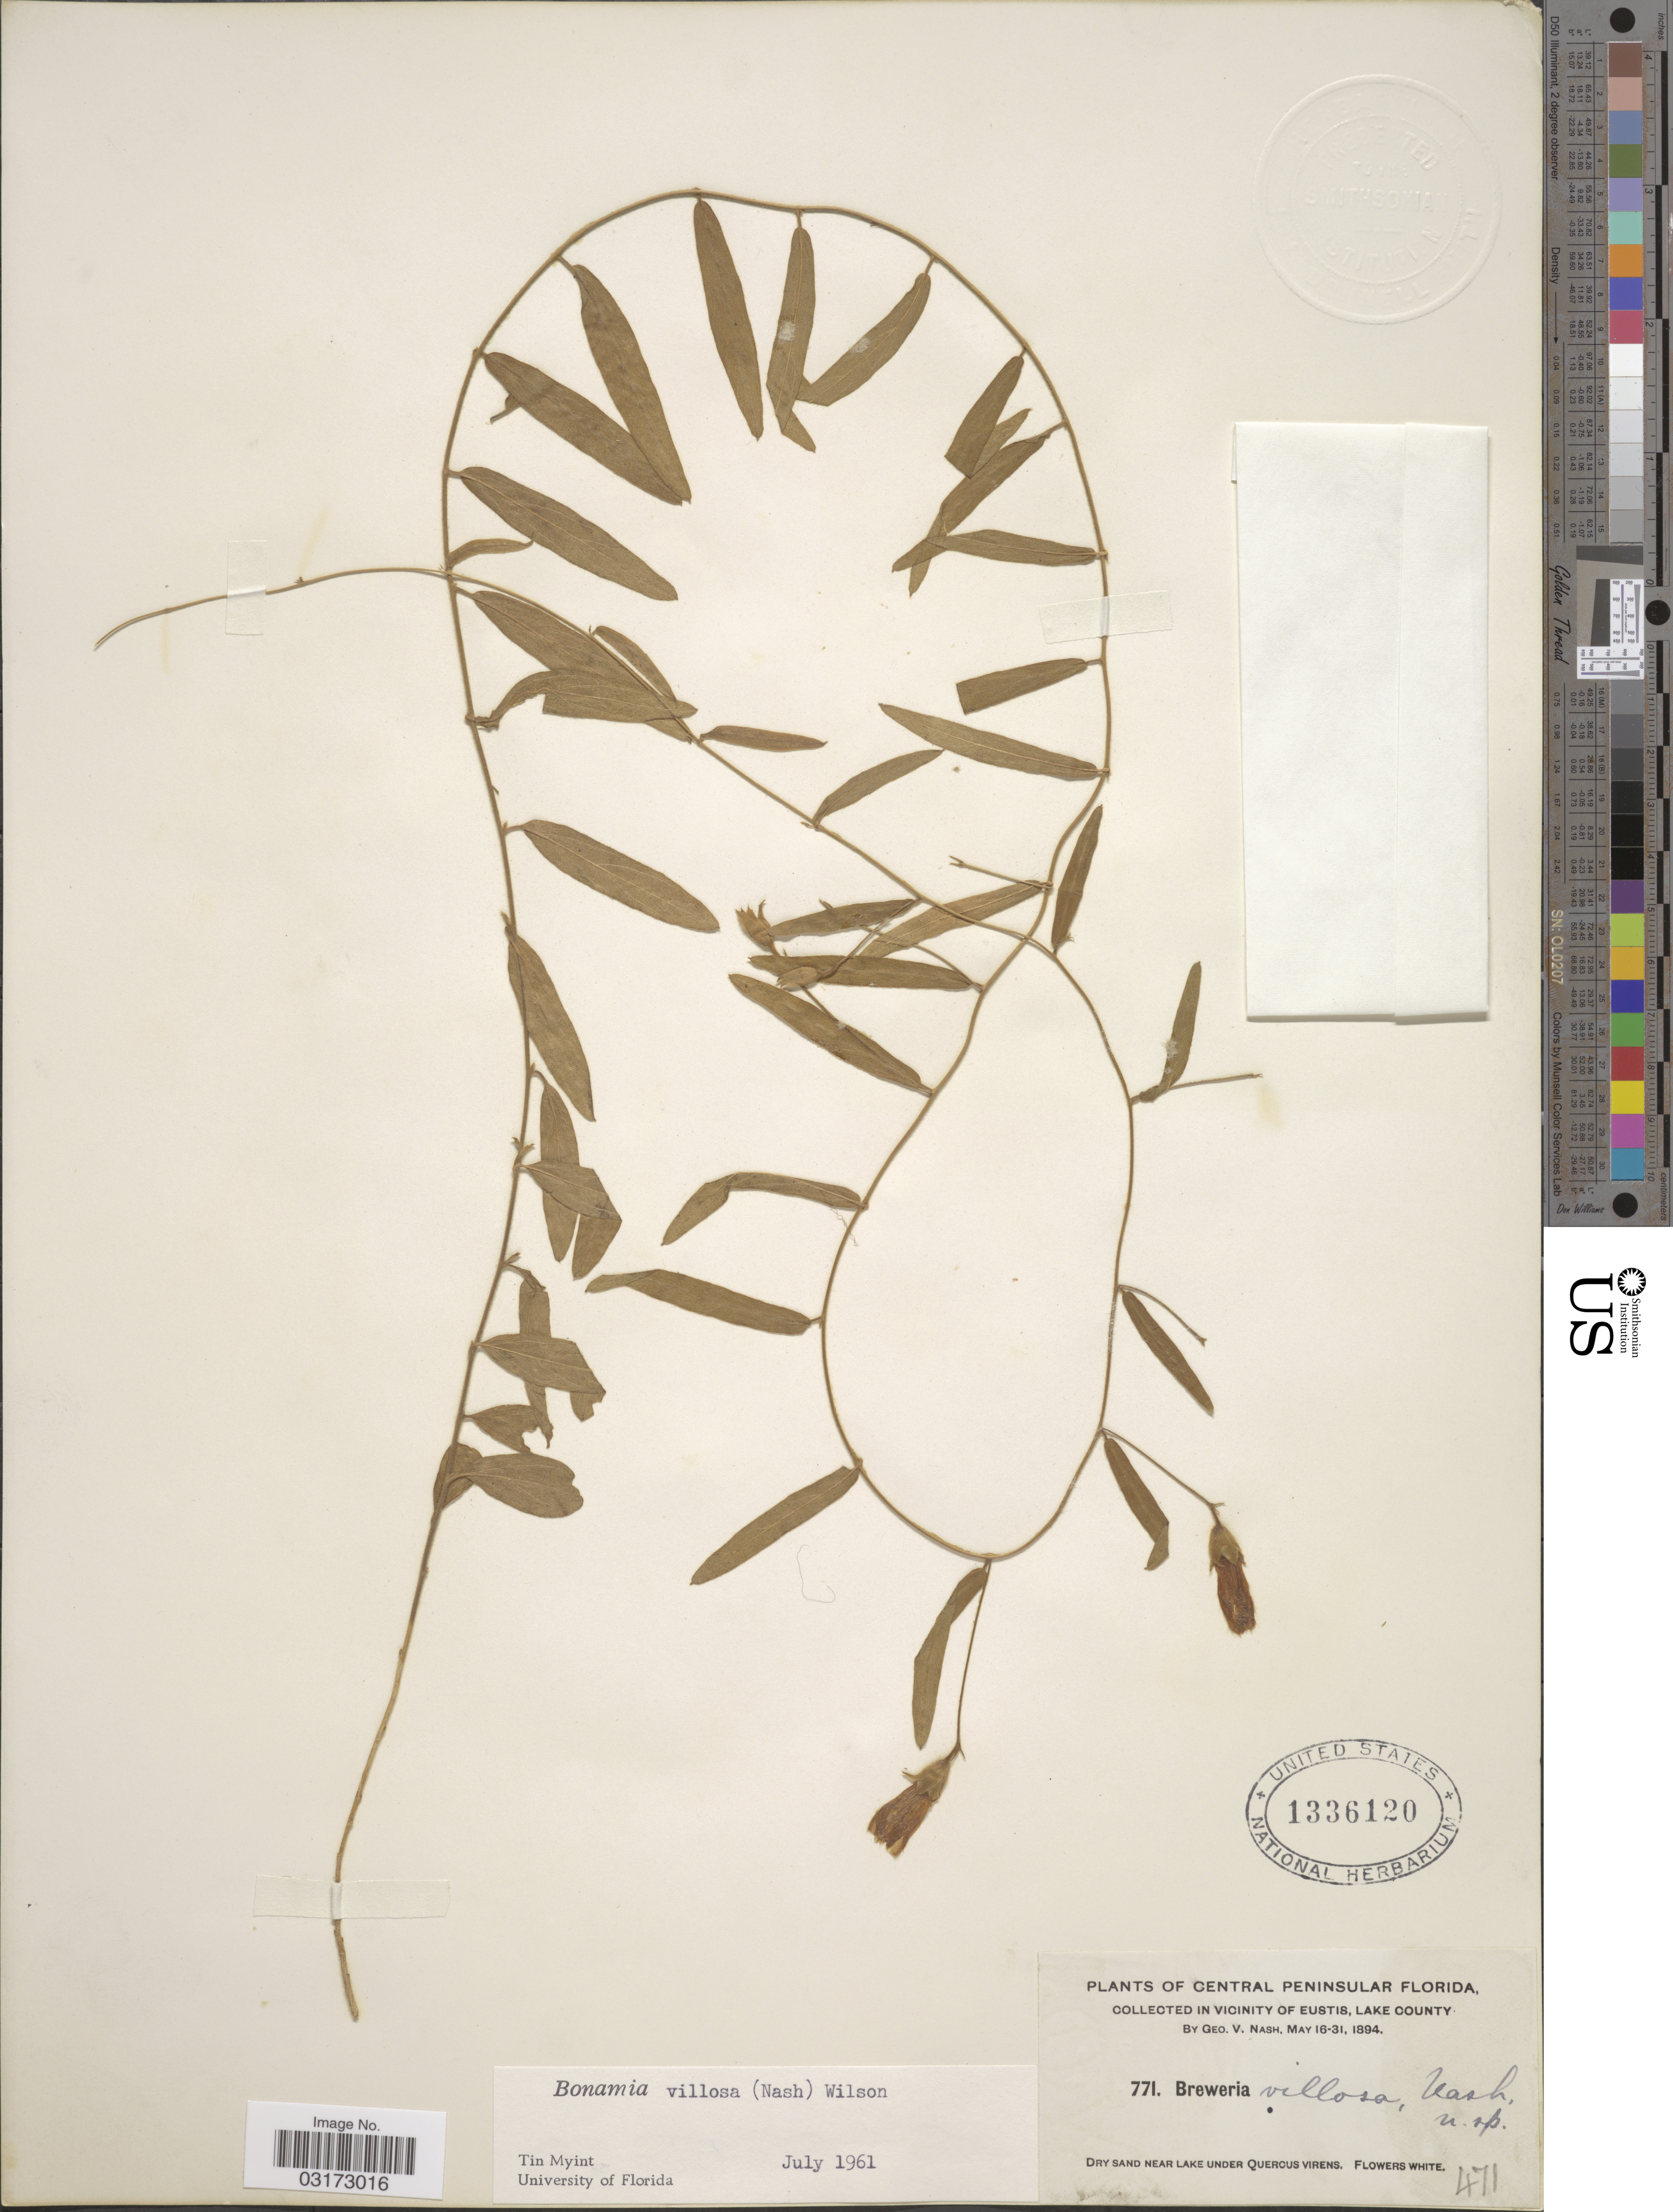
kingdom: Plantae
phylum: Tracheophyta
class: Magnoliopsida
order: Solanales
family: Convolvulaceae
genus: Stylisma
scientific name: Stylisma villosa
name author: (Nash) House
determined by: Strong, Mark T., (BOT), Smithsonian Institution - National Museum of Natural History (UNITED STATES)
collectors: G. V. Nash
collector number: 771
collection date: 1894-05-16/1894-05-31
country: United States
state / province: Florida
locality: Central Peninsular Florida. In Vicinity of Eustis, Lake County.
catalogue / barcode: US 1336120